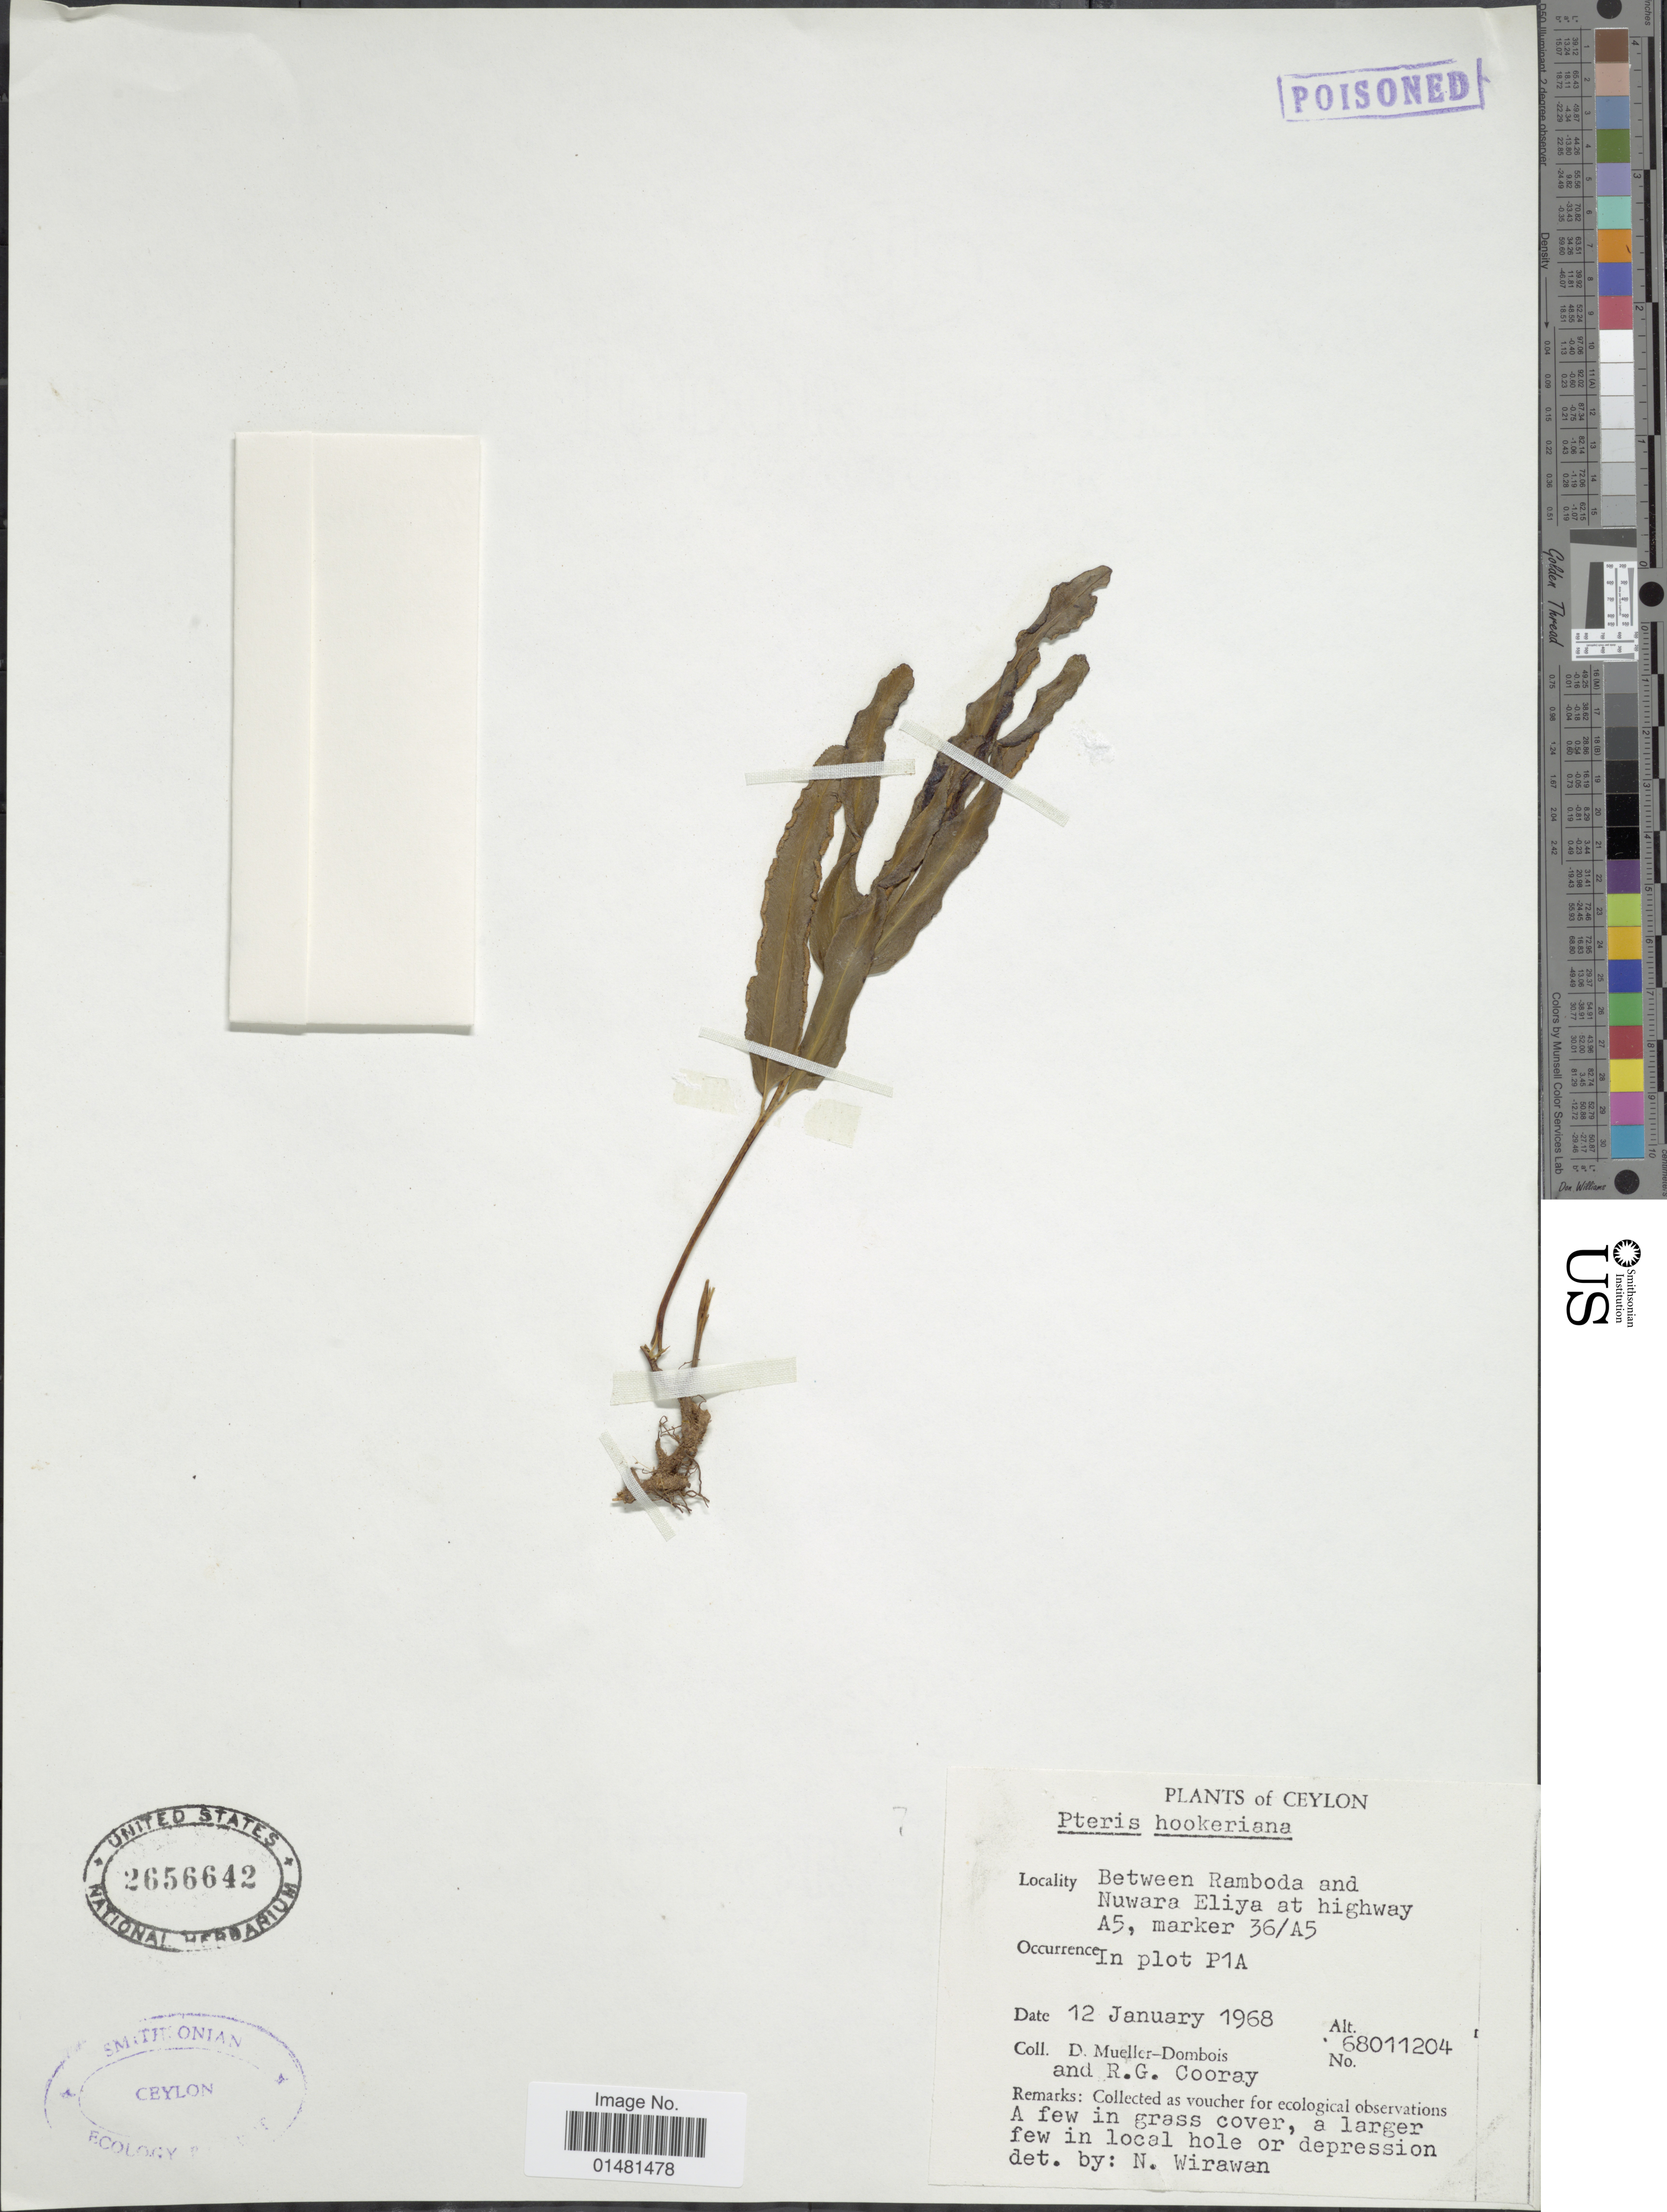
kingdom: Plantae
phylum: Tracheophyta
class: Polypodiopsida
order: Polypodiales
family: Pteridaceae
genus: Pteris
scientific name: Pteris sp.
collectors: D. Mueller-Dombois & R. Cooray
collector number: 68011204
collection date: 1968-01-12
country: Sri Lanka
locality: Ceylon. Between Ramboda and Nuwara Eliya at highway A5, marker 36/A5, In plot P1A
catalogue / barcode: US 2656642